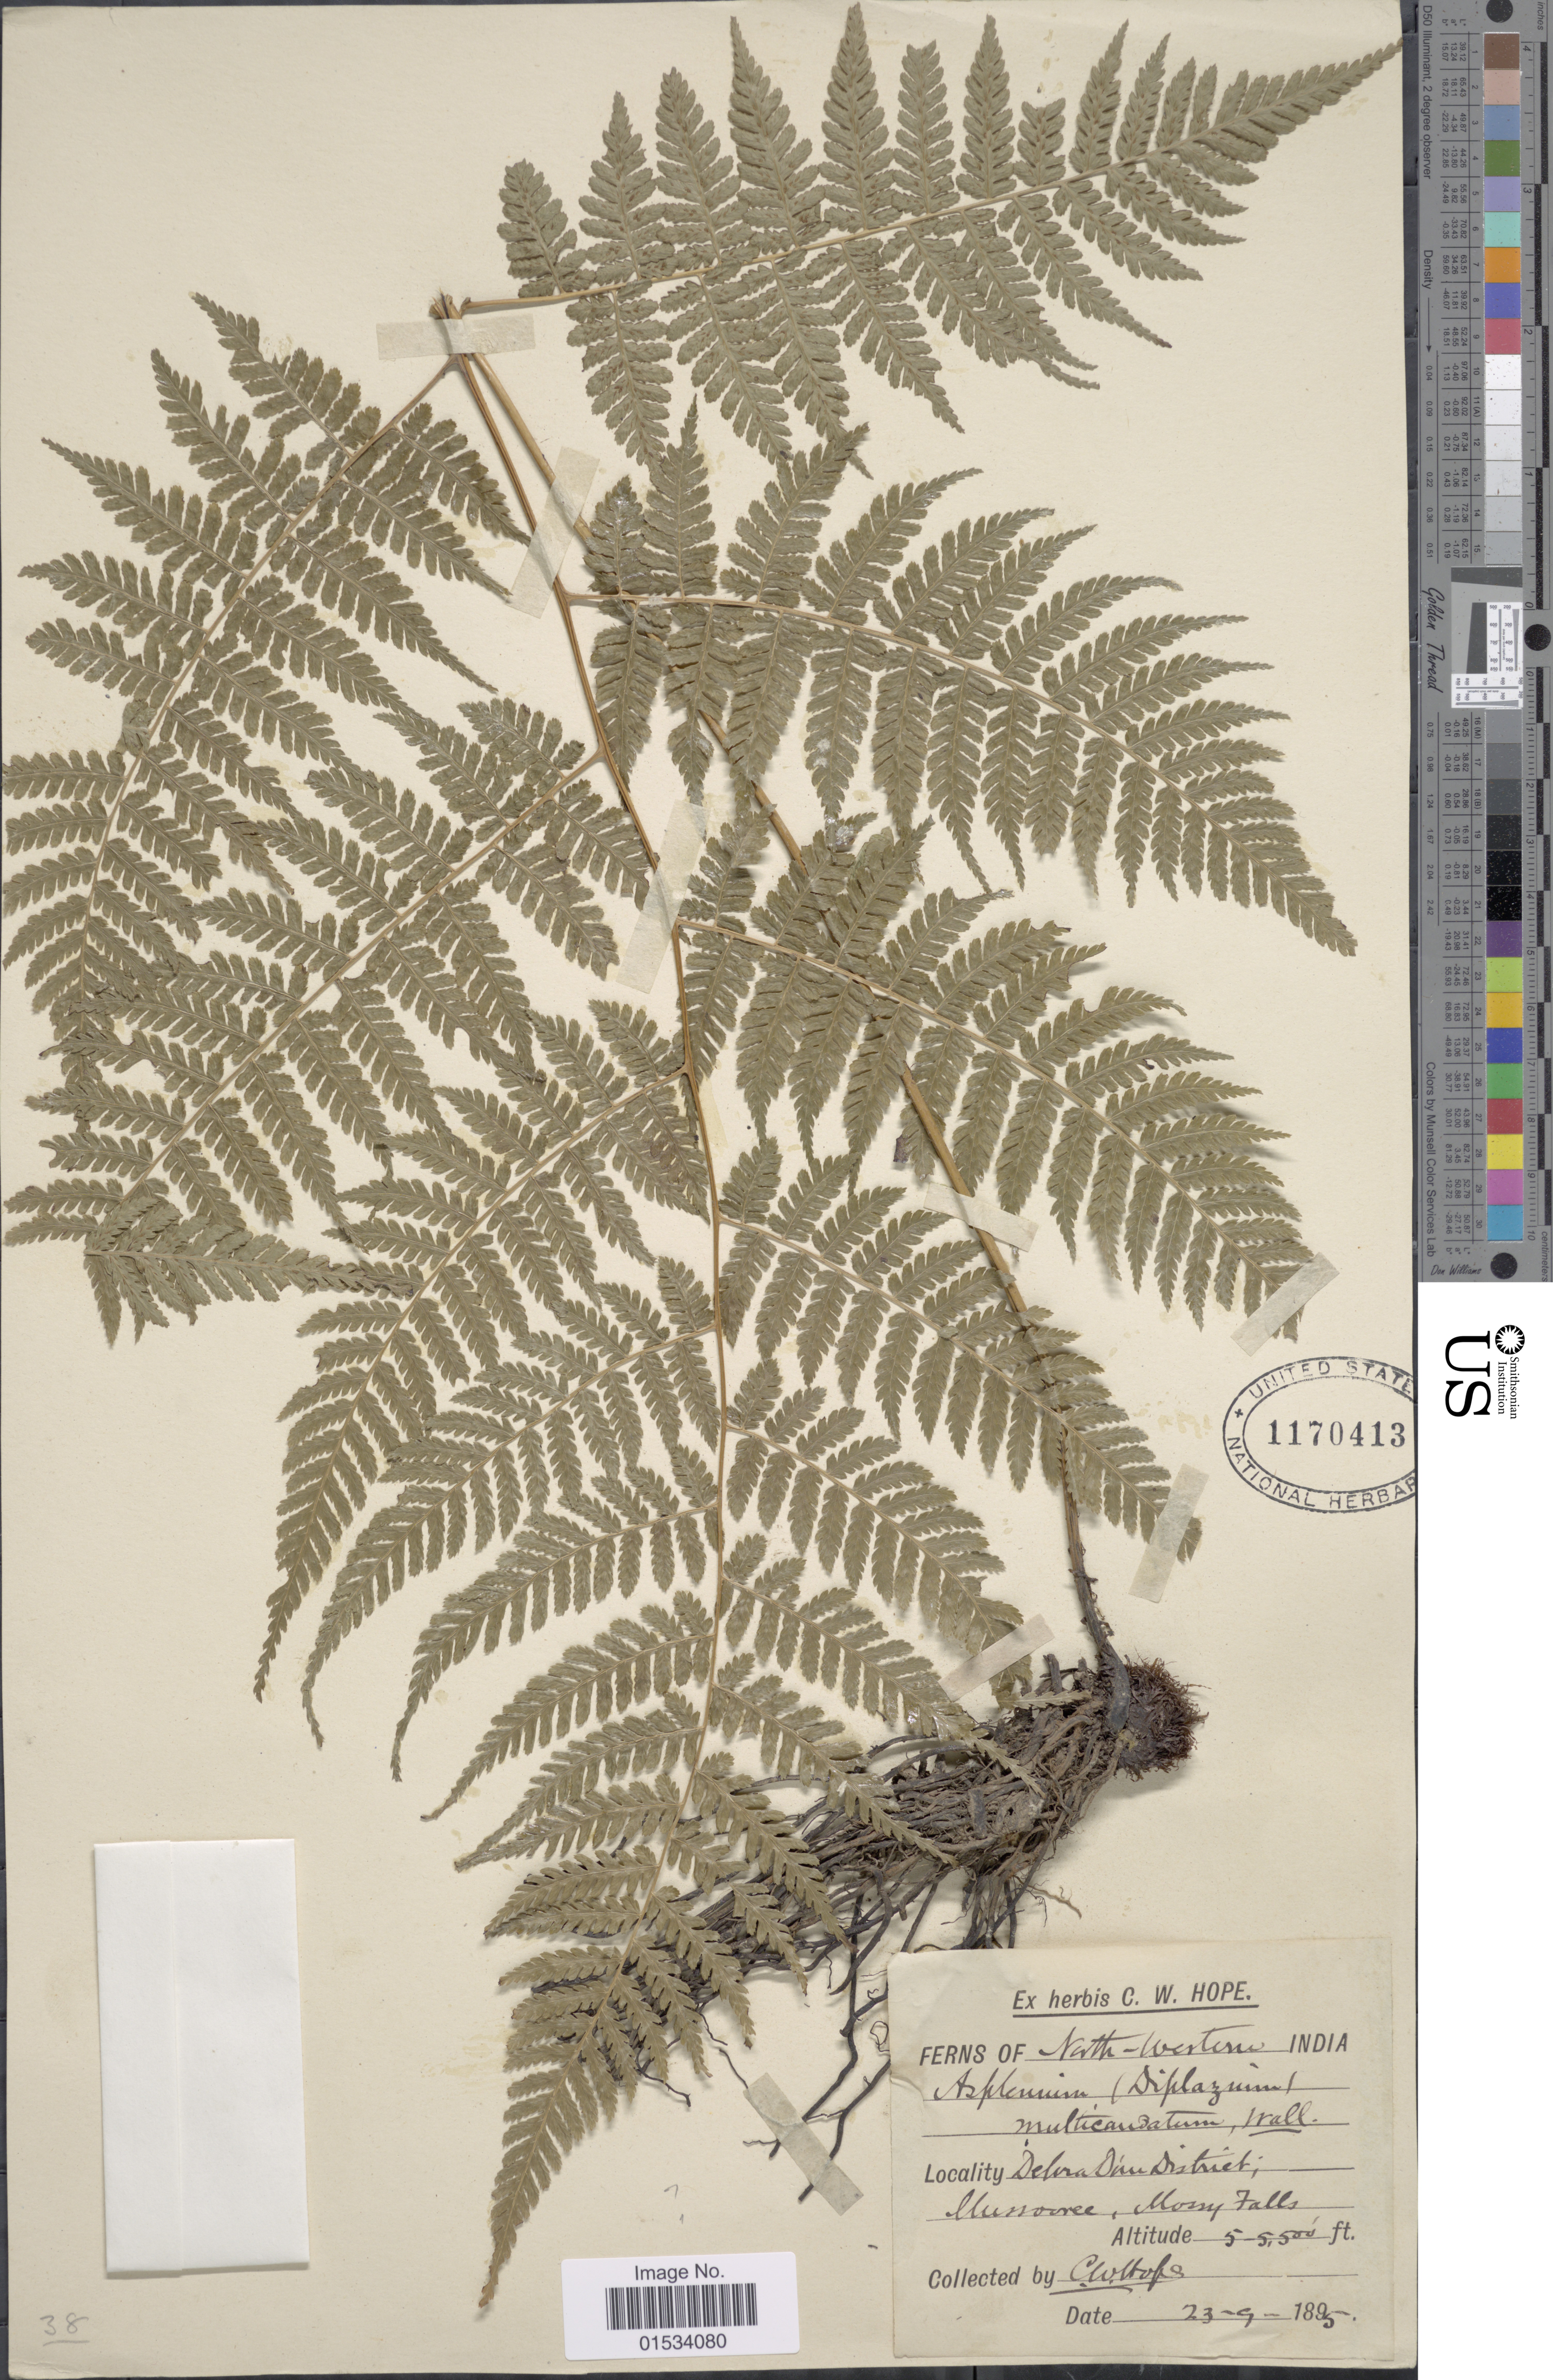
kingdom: Plantae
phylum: Tracheophyta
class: Polypodiopsida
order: Polypodiales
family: Athyriaceae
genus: Diplazium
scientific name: Diplazium multicaudatum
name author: (Wall. ex C.B. Clarke) W. Ren & X.C. Zhang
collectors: C. W. Hope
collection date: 1895-09-23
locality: Delora Di District, Llumore, Mossy Falls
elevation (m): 1524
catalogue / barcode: US 1170413